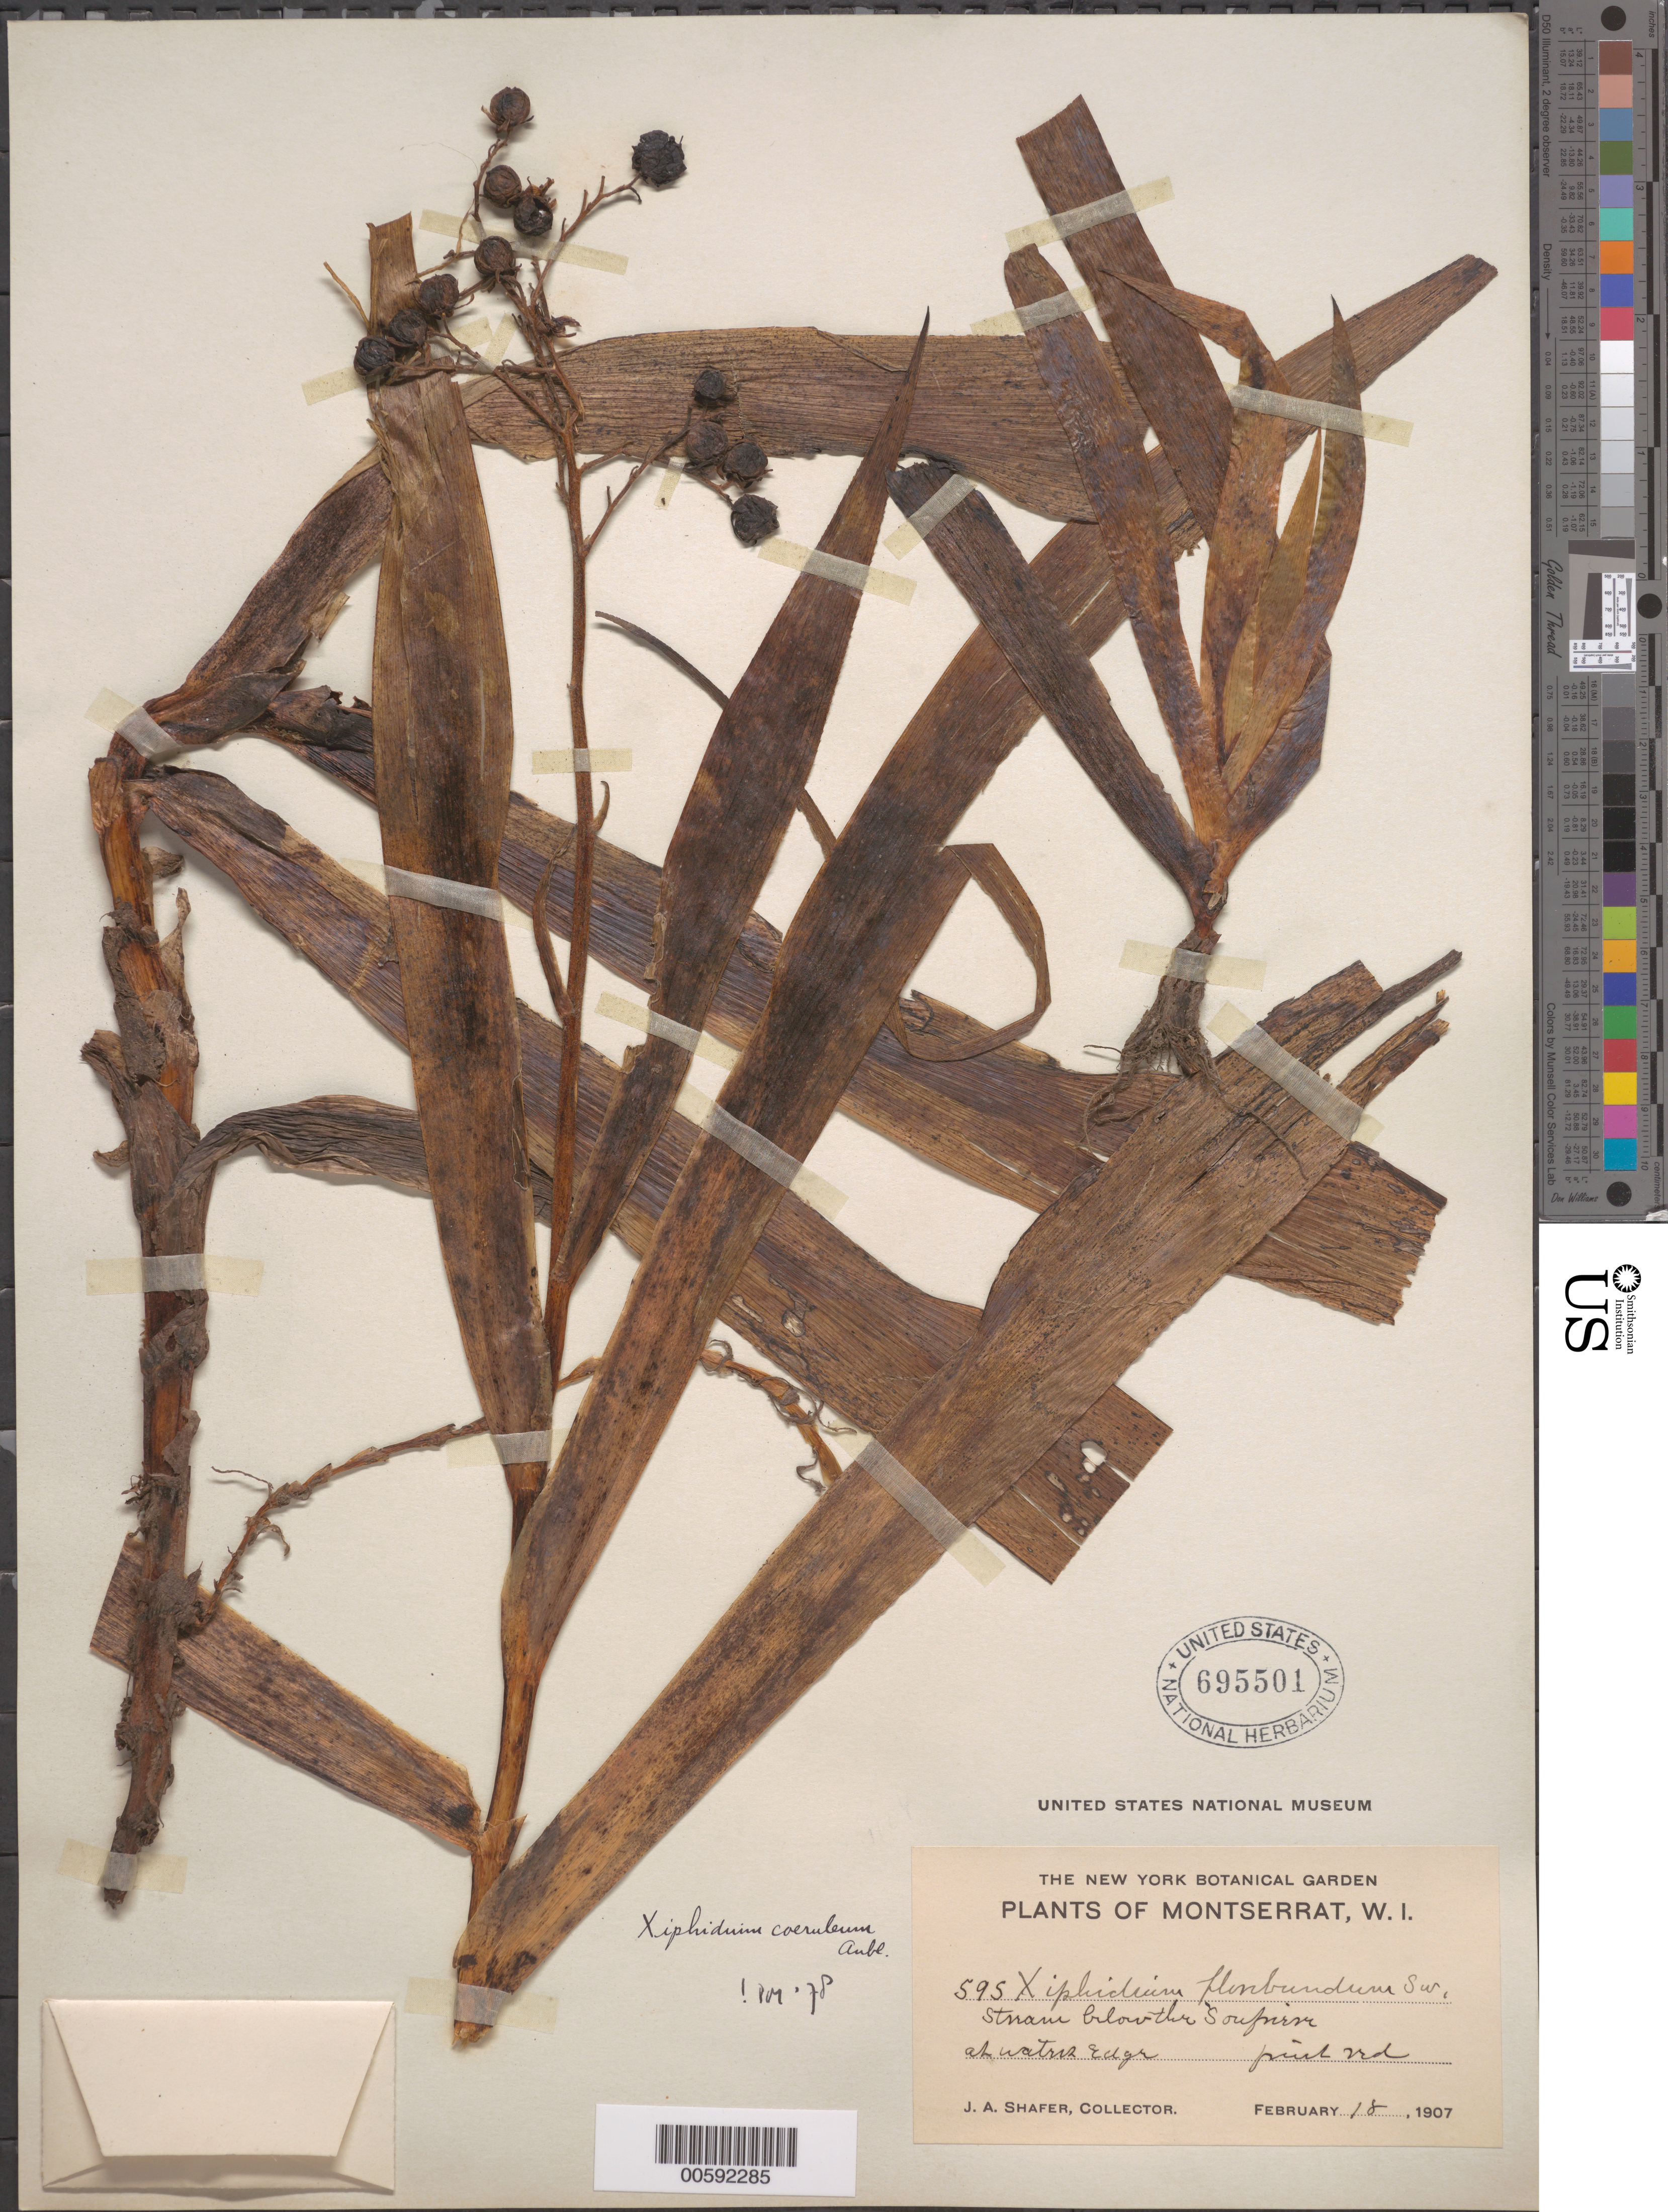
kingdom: Plantae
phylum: Tracheophyta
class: Liliopsida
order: Commelinales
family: Haemodoraceae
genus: Xiphidium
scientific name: Xiphidium caeruleum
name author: Aubl.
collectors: J. A. Shafer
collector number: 595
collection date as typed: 18 Feb 1907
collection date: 1907-02-18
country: Montserrat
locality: SW of Stuani below Soufuini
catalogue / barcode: US 695501